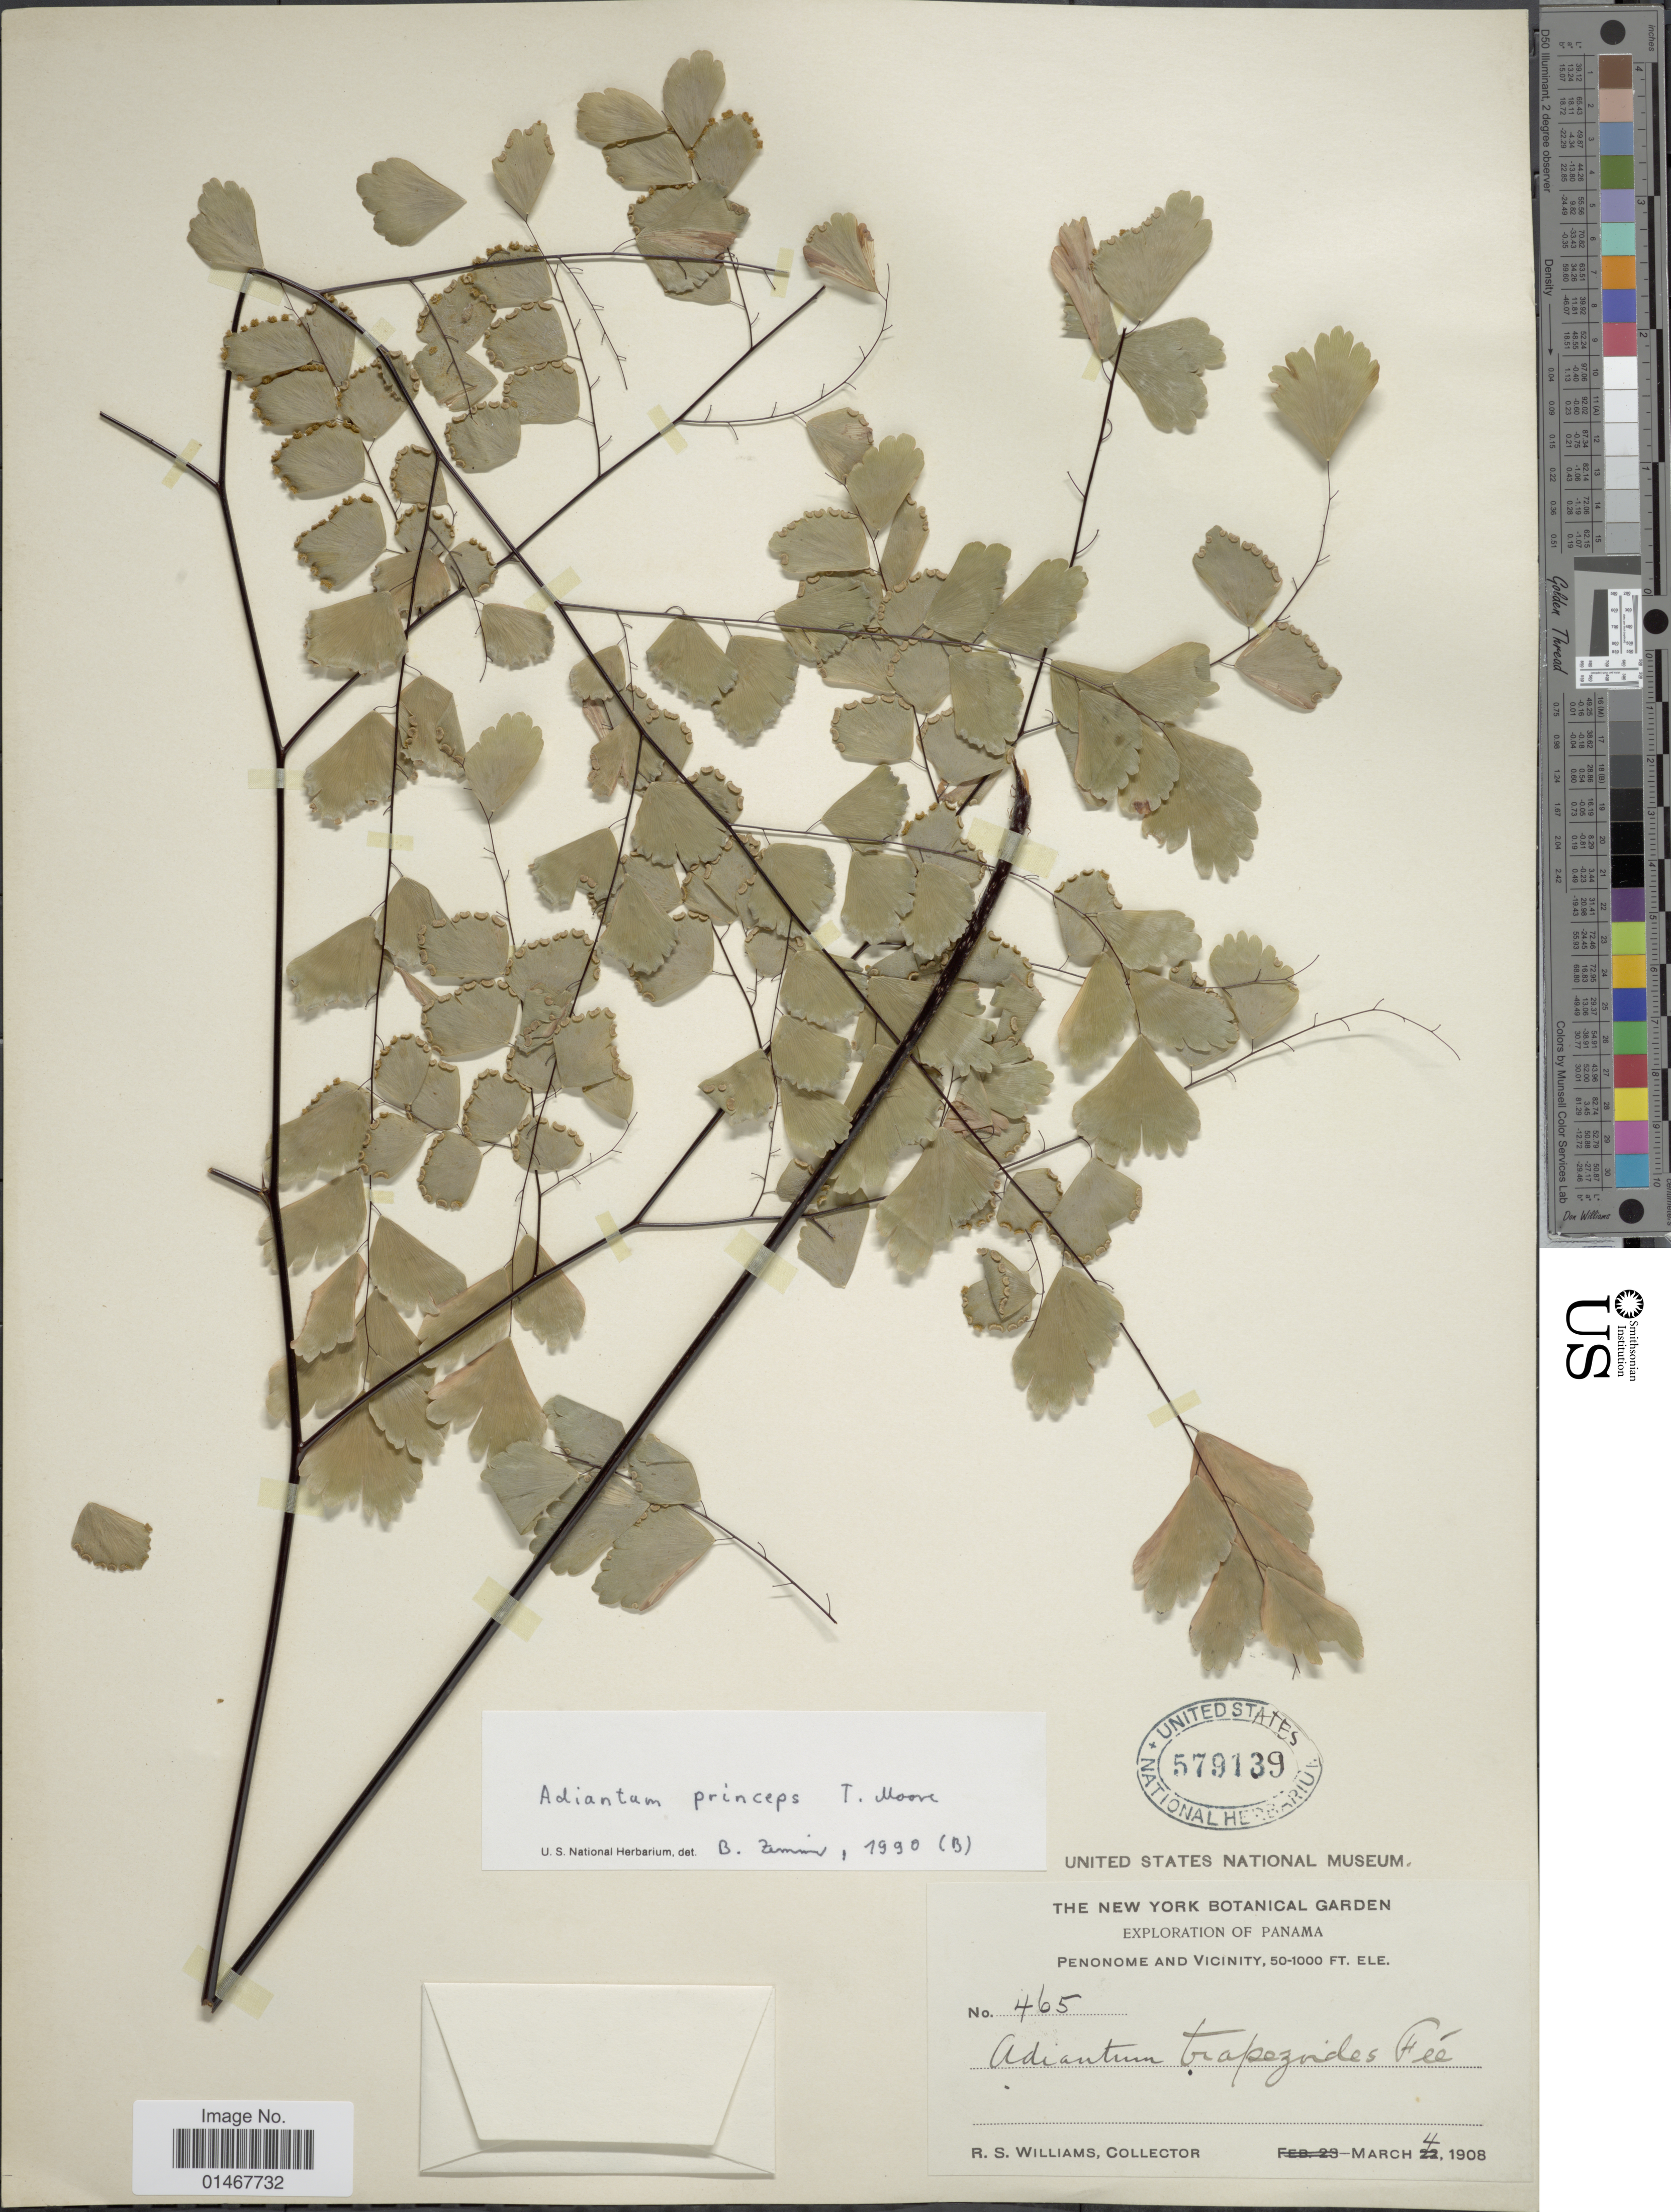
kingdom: Plantae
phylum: Tracheophyta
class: Polypodiopsida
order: Polypodiales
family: Pteridaceae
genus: Adiantum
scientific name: Adiantum princeps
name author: T. Moore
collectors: R. S. Williams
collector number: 465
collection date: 1908-03-04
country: Panama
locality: Penonome and vicinity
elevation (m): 15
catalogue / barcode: US 579139